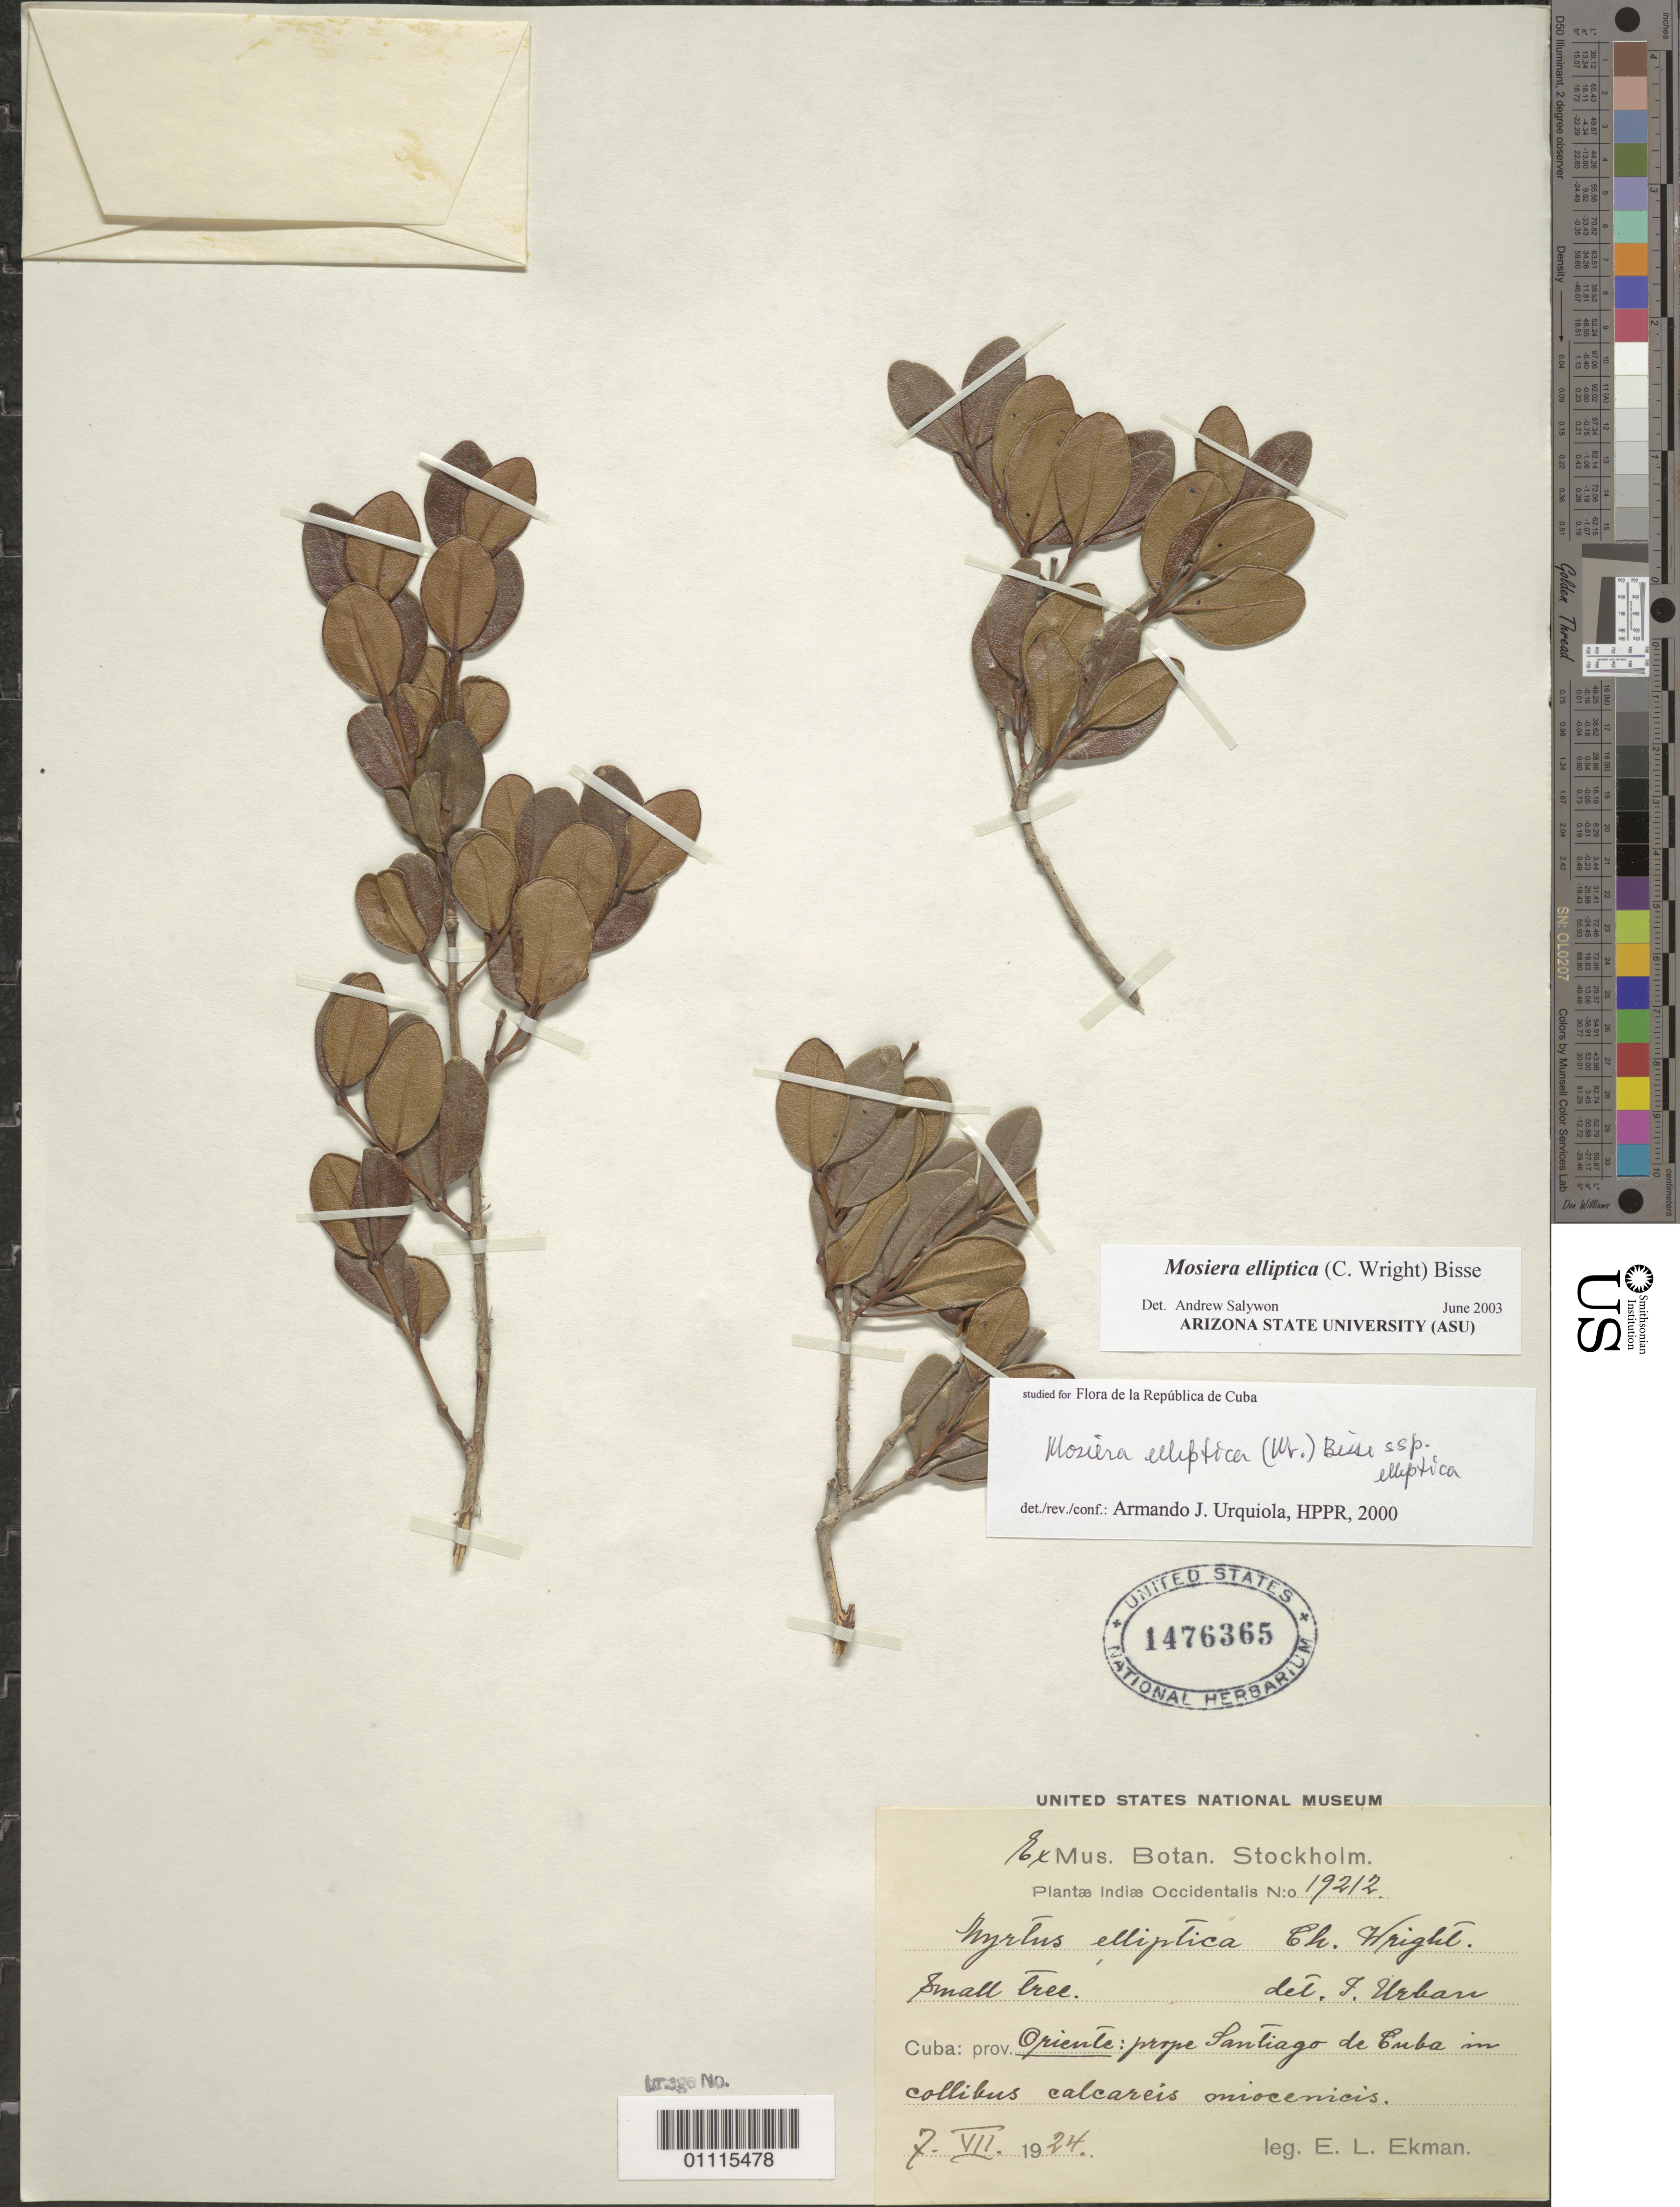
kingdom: Plantae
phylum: Tracheophyta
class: Magnoliopsida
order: Myrtales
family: Myrtaceae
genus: Mosiera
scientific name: Mosiera elliptica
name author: (C. Wright) Bisse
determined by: Salywon, A. M., (ASU)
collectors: E. L. Ekman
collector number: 19212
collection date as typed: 07 Jul 1924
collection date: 1924-07-07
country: Cuba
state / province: Santiago de Cuba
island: Cuba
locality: Santiago de Cuba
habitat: In collibus calcareis oniocenicis [?]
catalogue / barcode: US 1476365